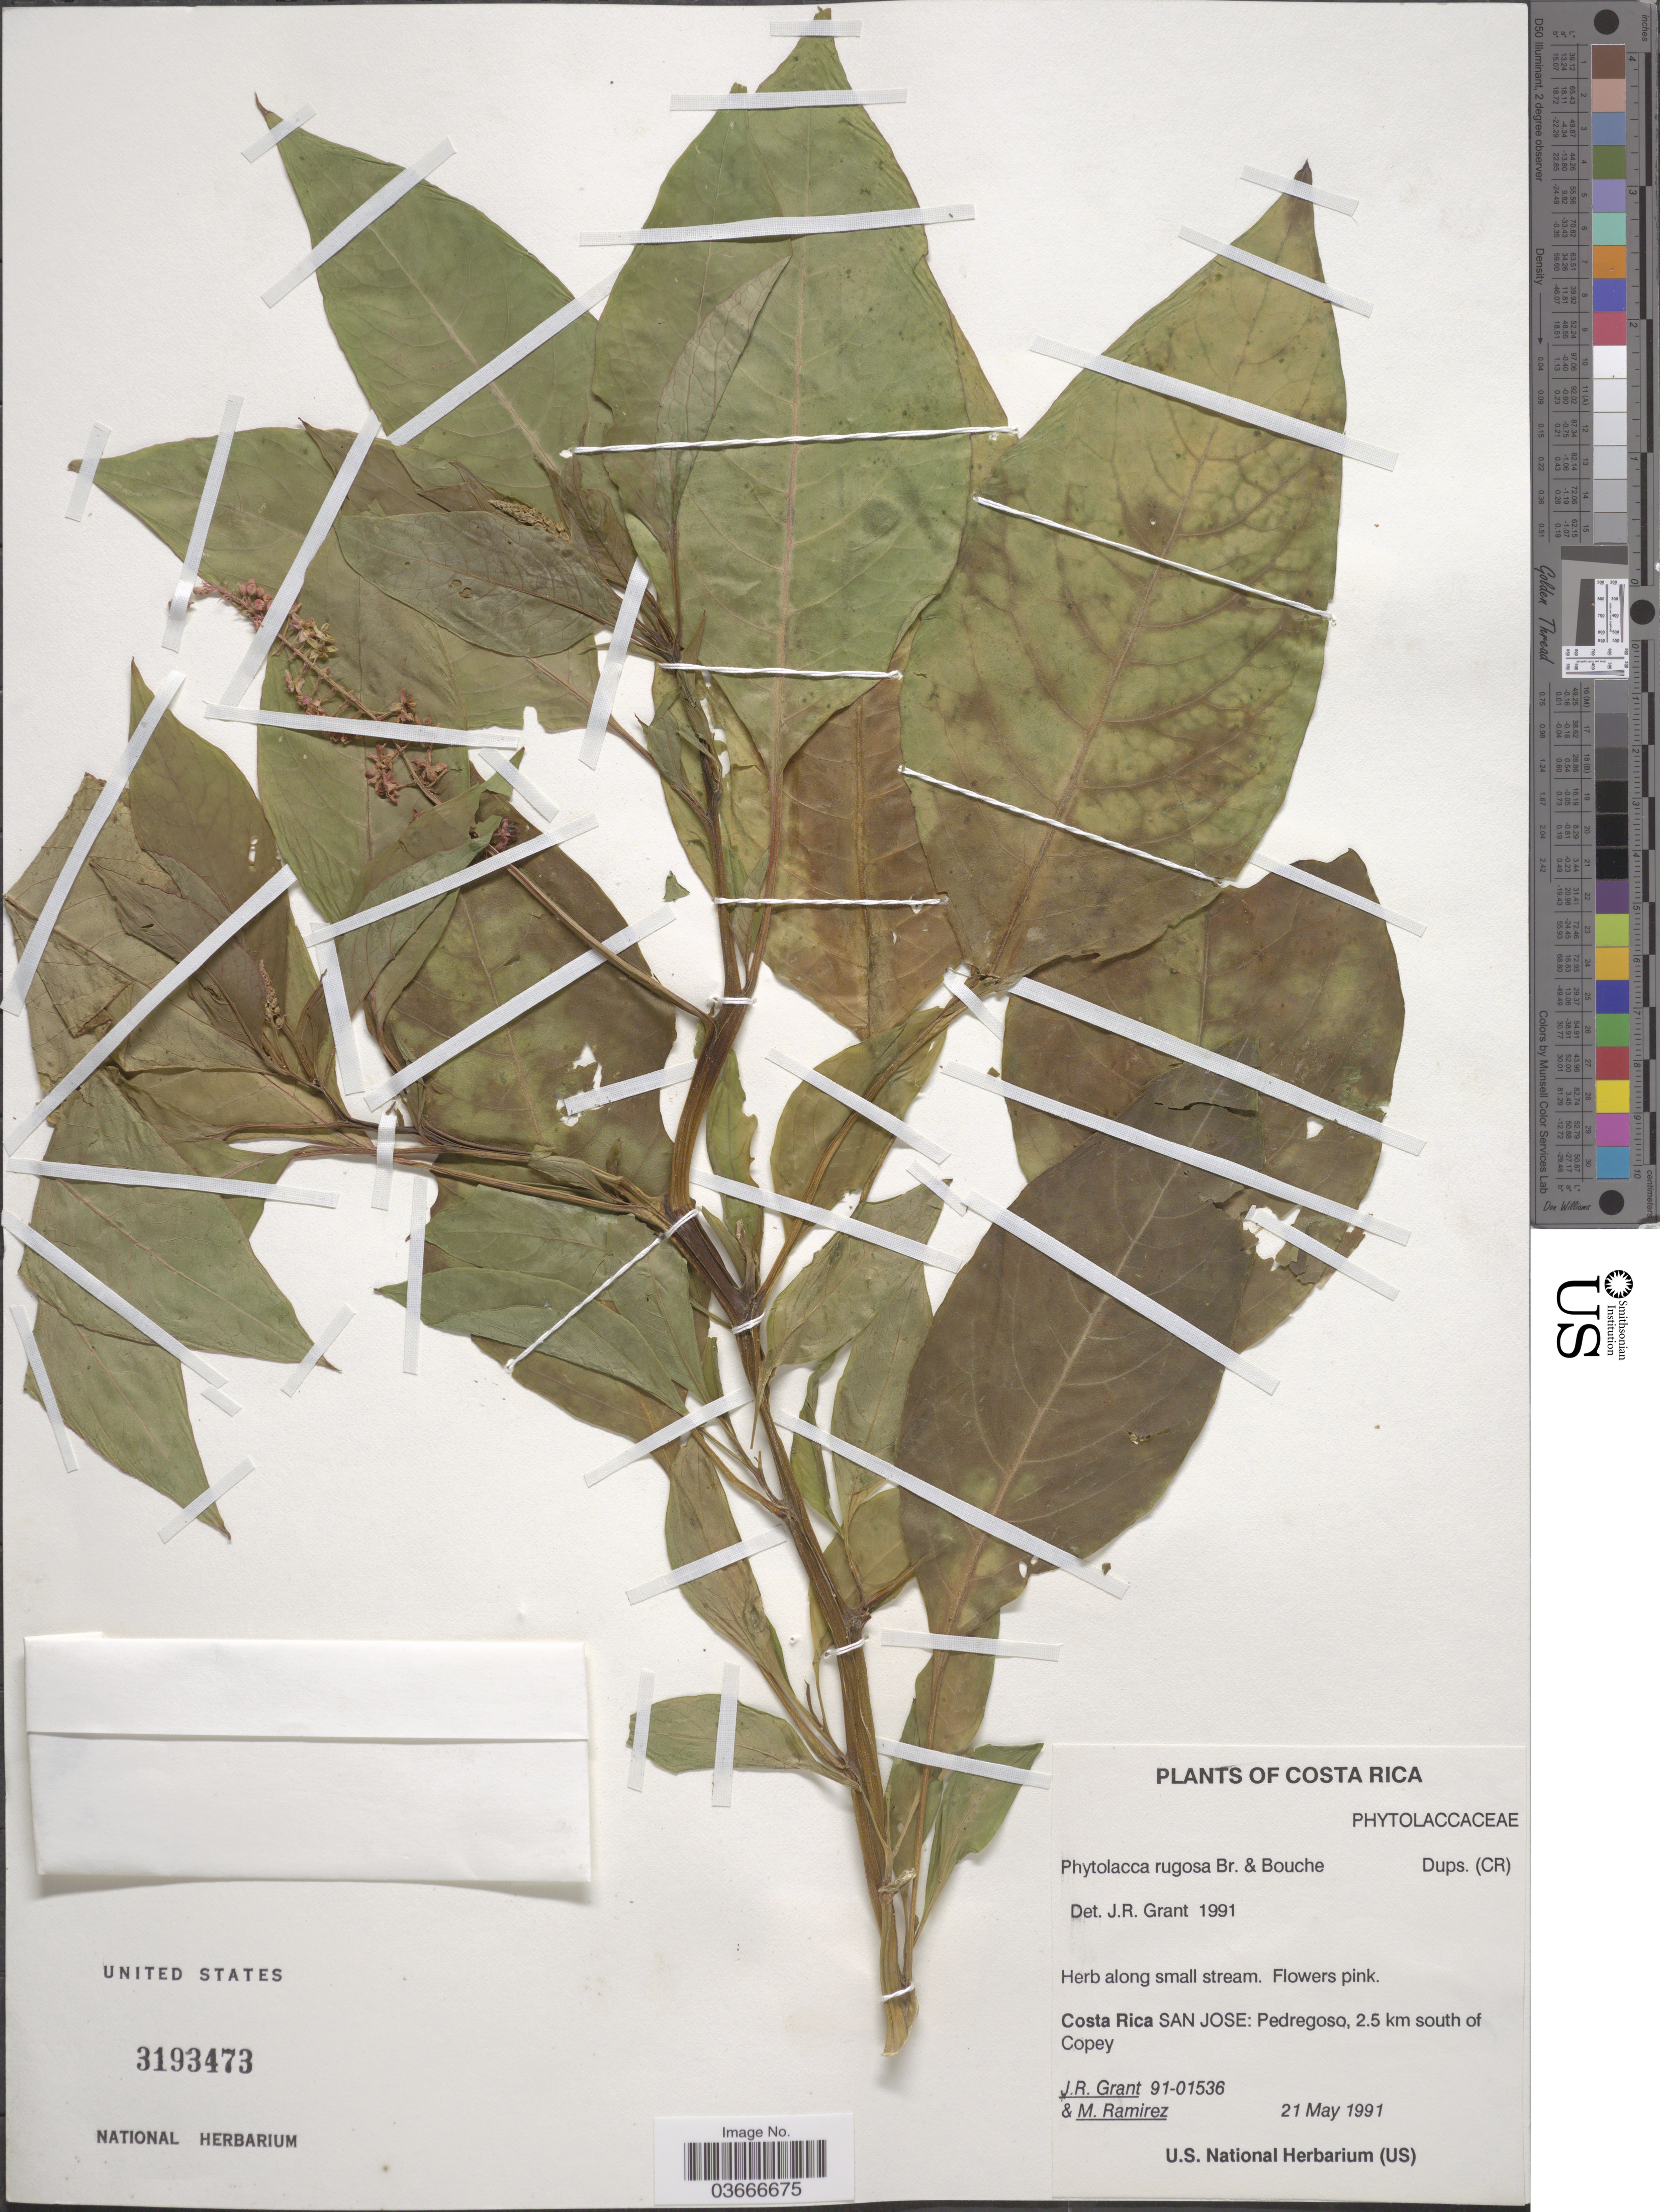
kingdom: Plantae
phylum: Tracheophyta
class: Magnoliopsida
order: Caryophyllales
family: Phytolaccaceae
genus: Phytolacca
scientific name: Phytolacca rugosa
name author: A. Braun & C.D. Bouché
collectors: J. Grant & M. Ramirez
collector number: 91-01536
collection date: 1991-05-21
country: Costa Rica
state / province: San José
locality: Pedregoso, 2.5 km south of Copey.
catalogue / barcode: US 3193473